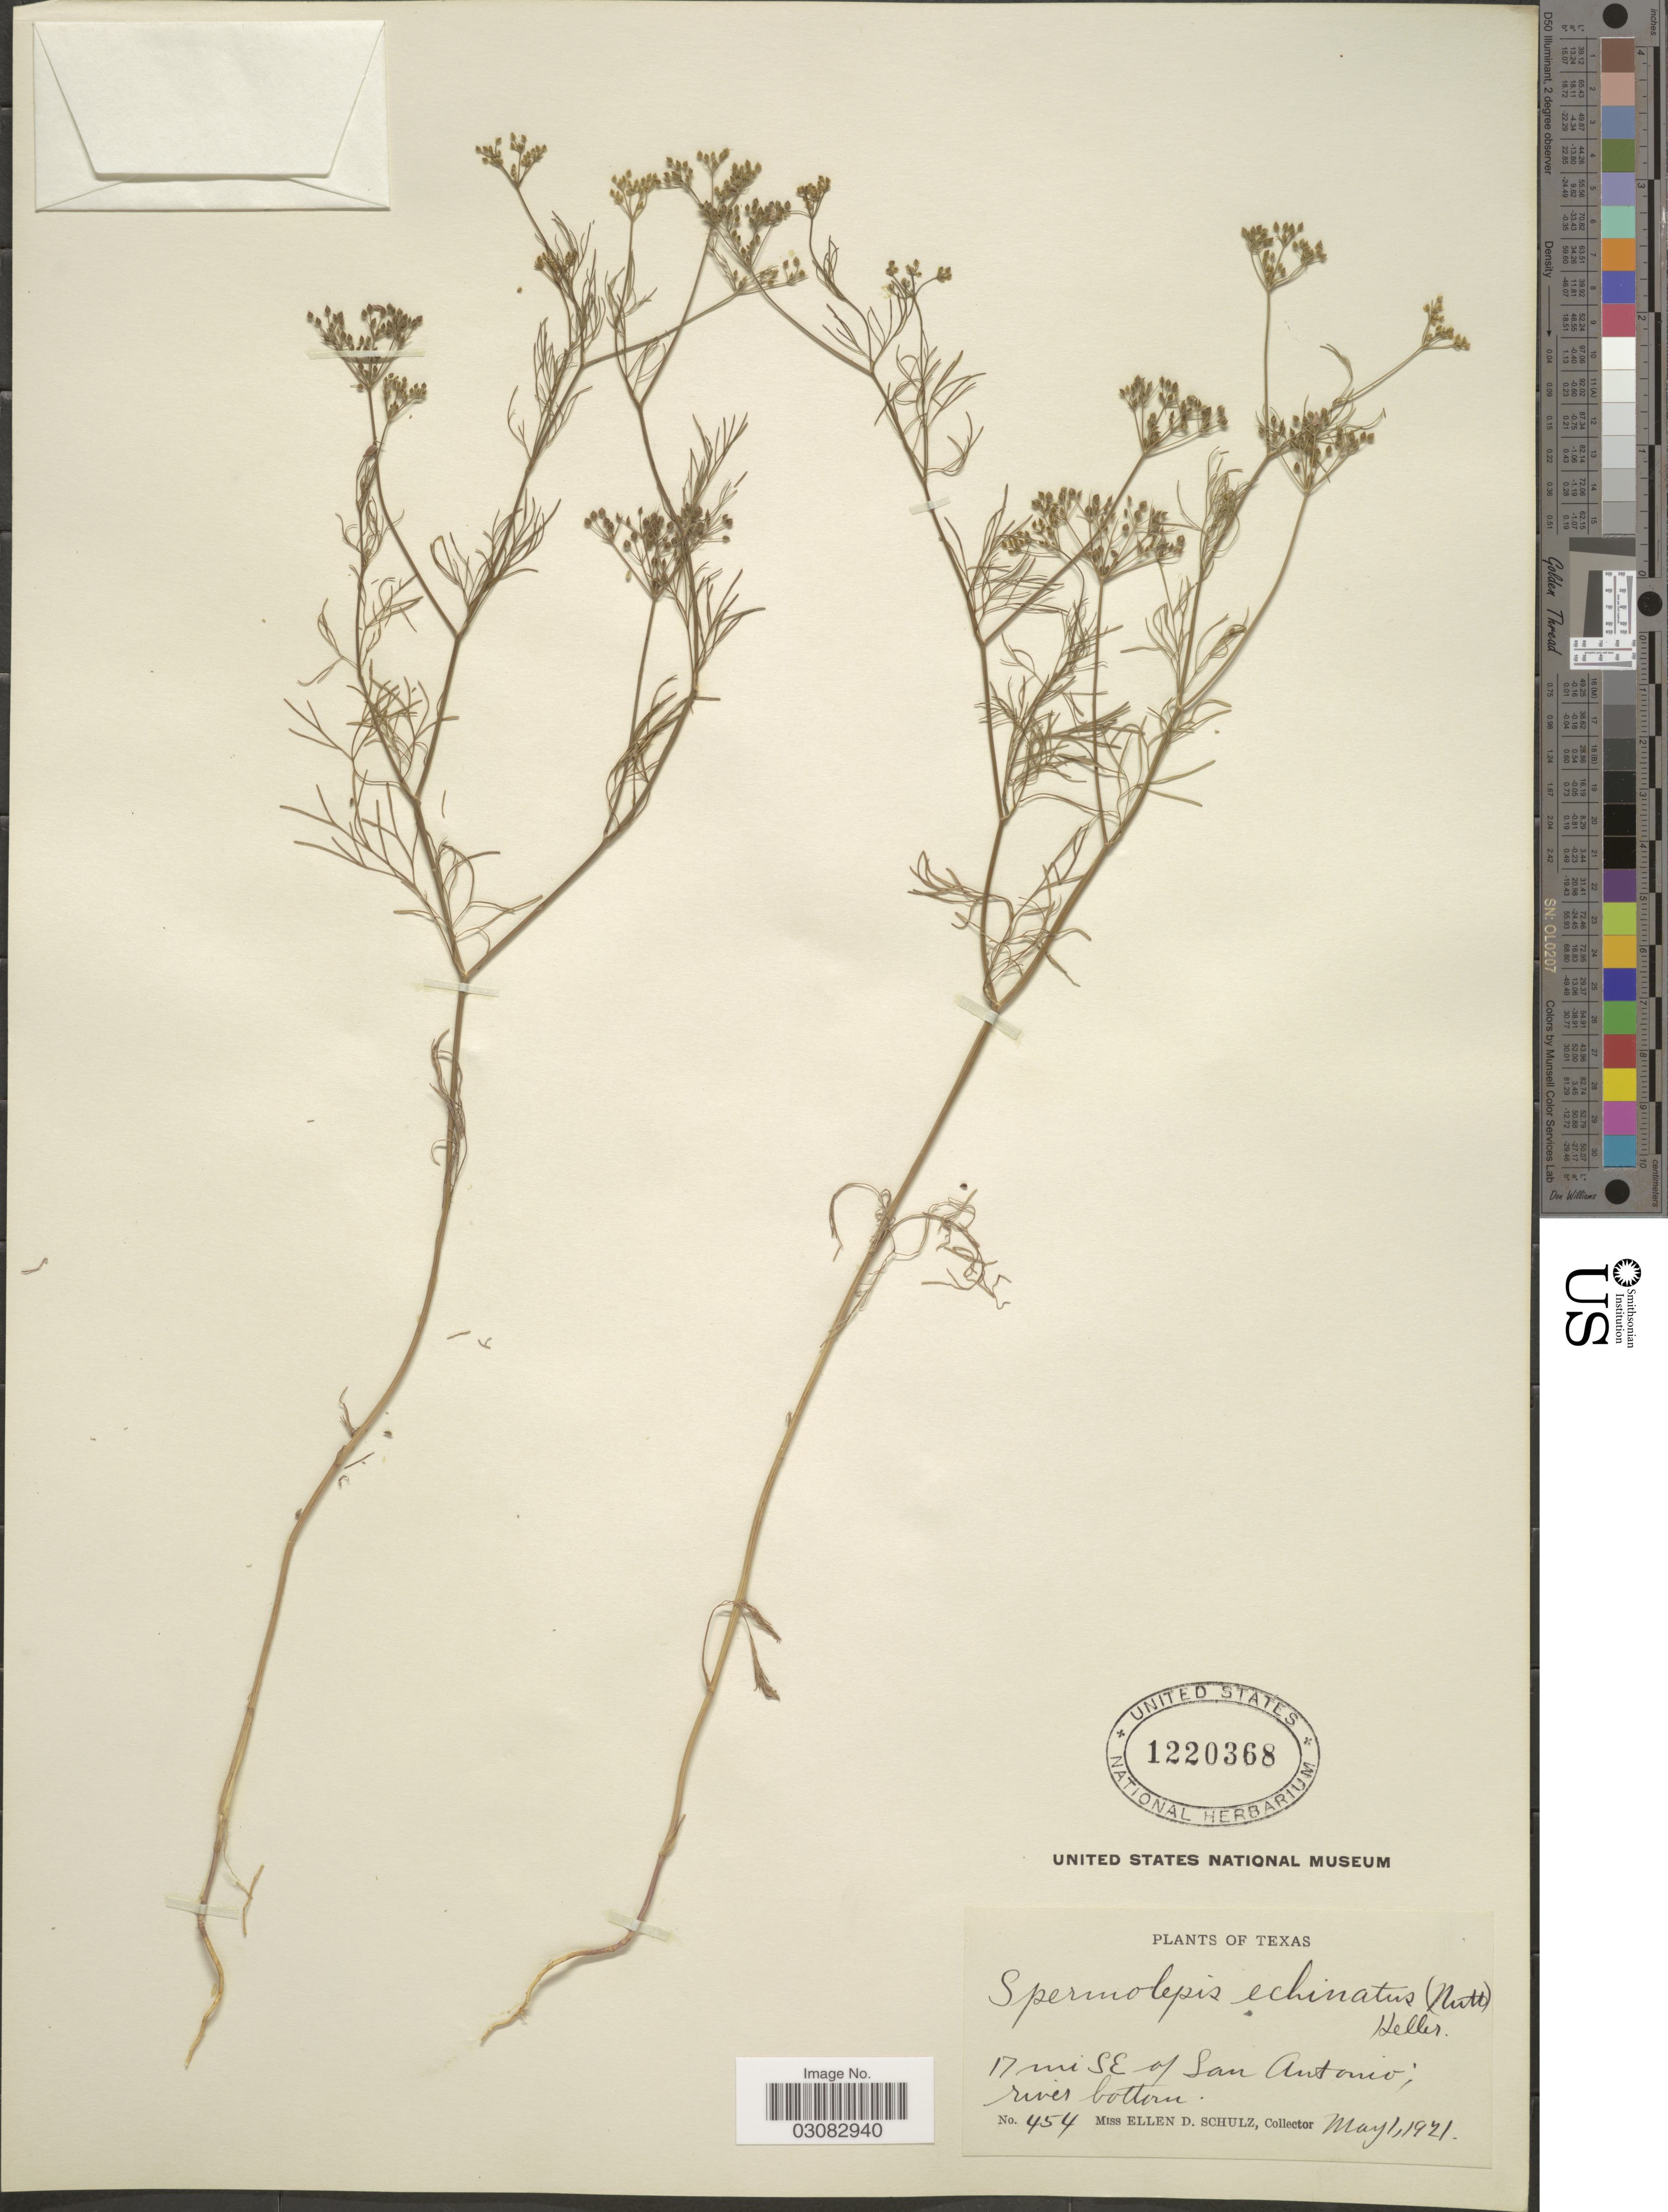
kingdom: Plantae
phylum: Tracheophyta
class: Magnoliopsida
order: Apiales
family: Apiaceae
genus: Spermolepis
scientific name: Spermolepis echinata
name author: (Nutt. ex DC.) A. Heller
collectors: E. D. Schulz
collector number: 454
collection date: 1921-05-01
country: United States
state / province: Texas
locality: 17 mi. SE of San Antonio, river bottom.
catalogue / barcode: US 1220368